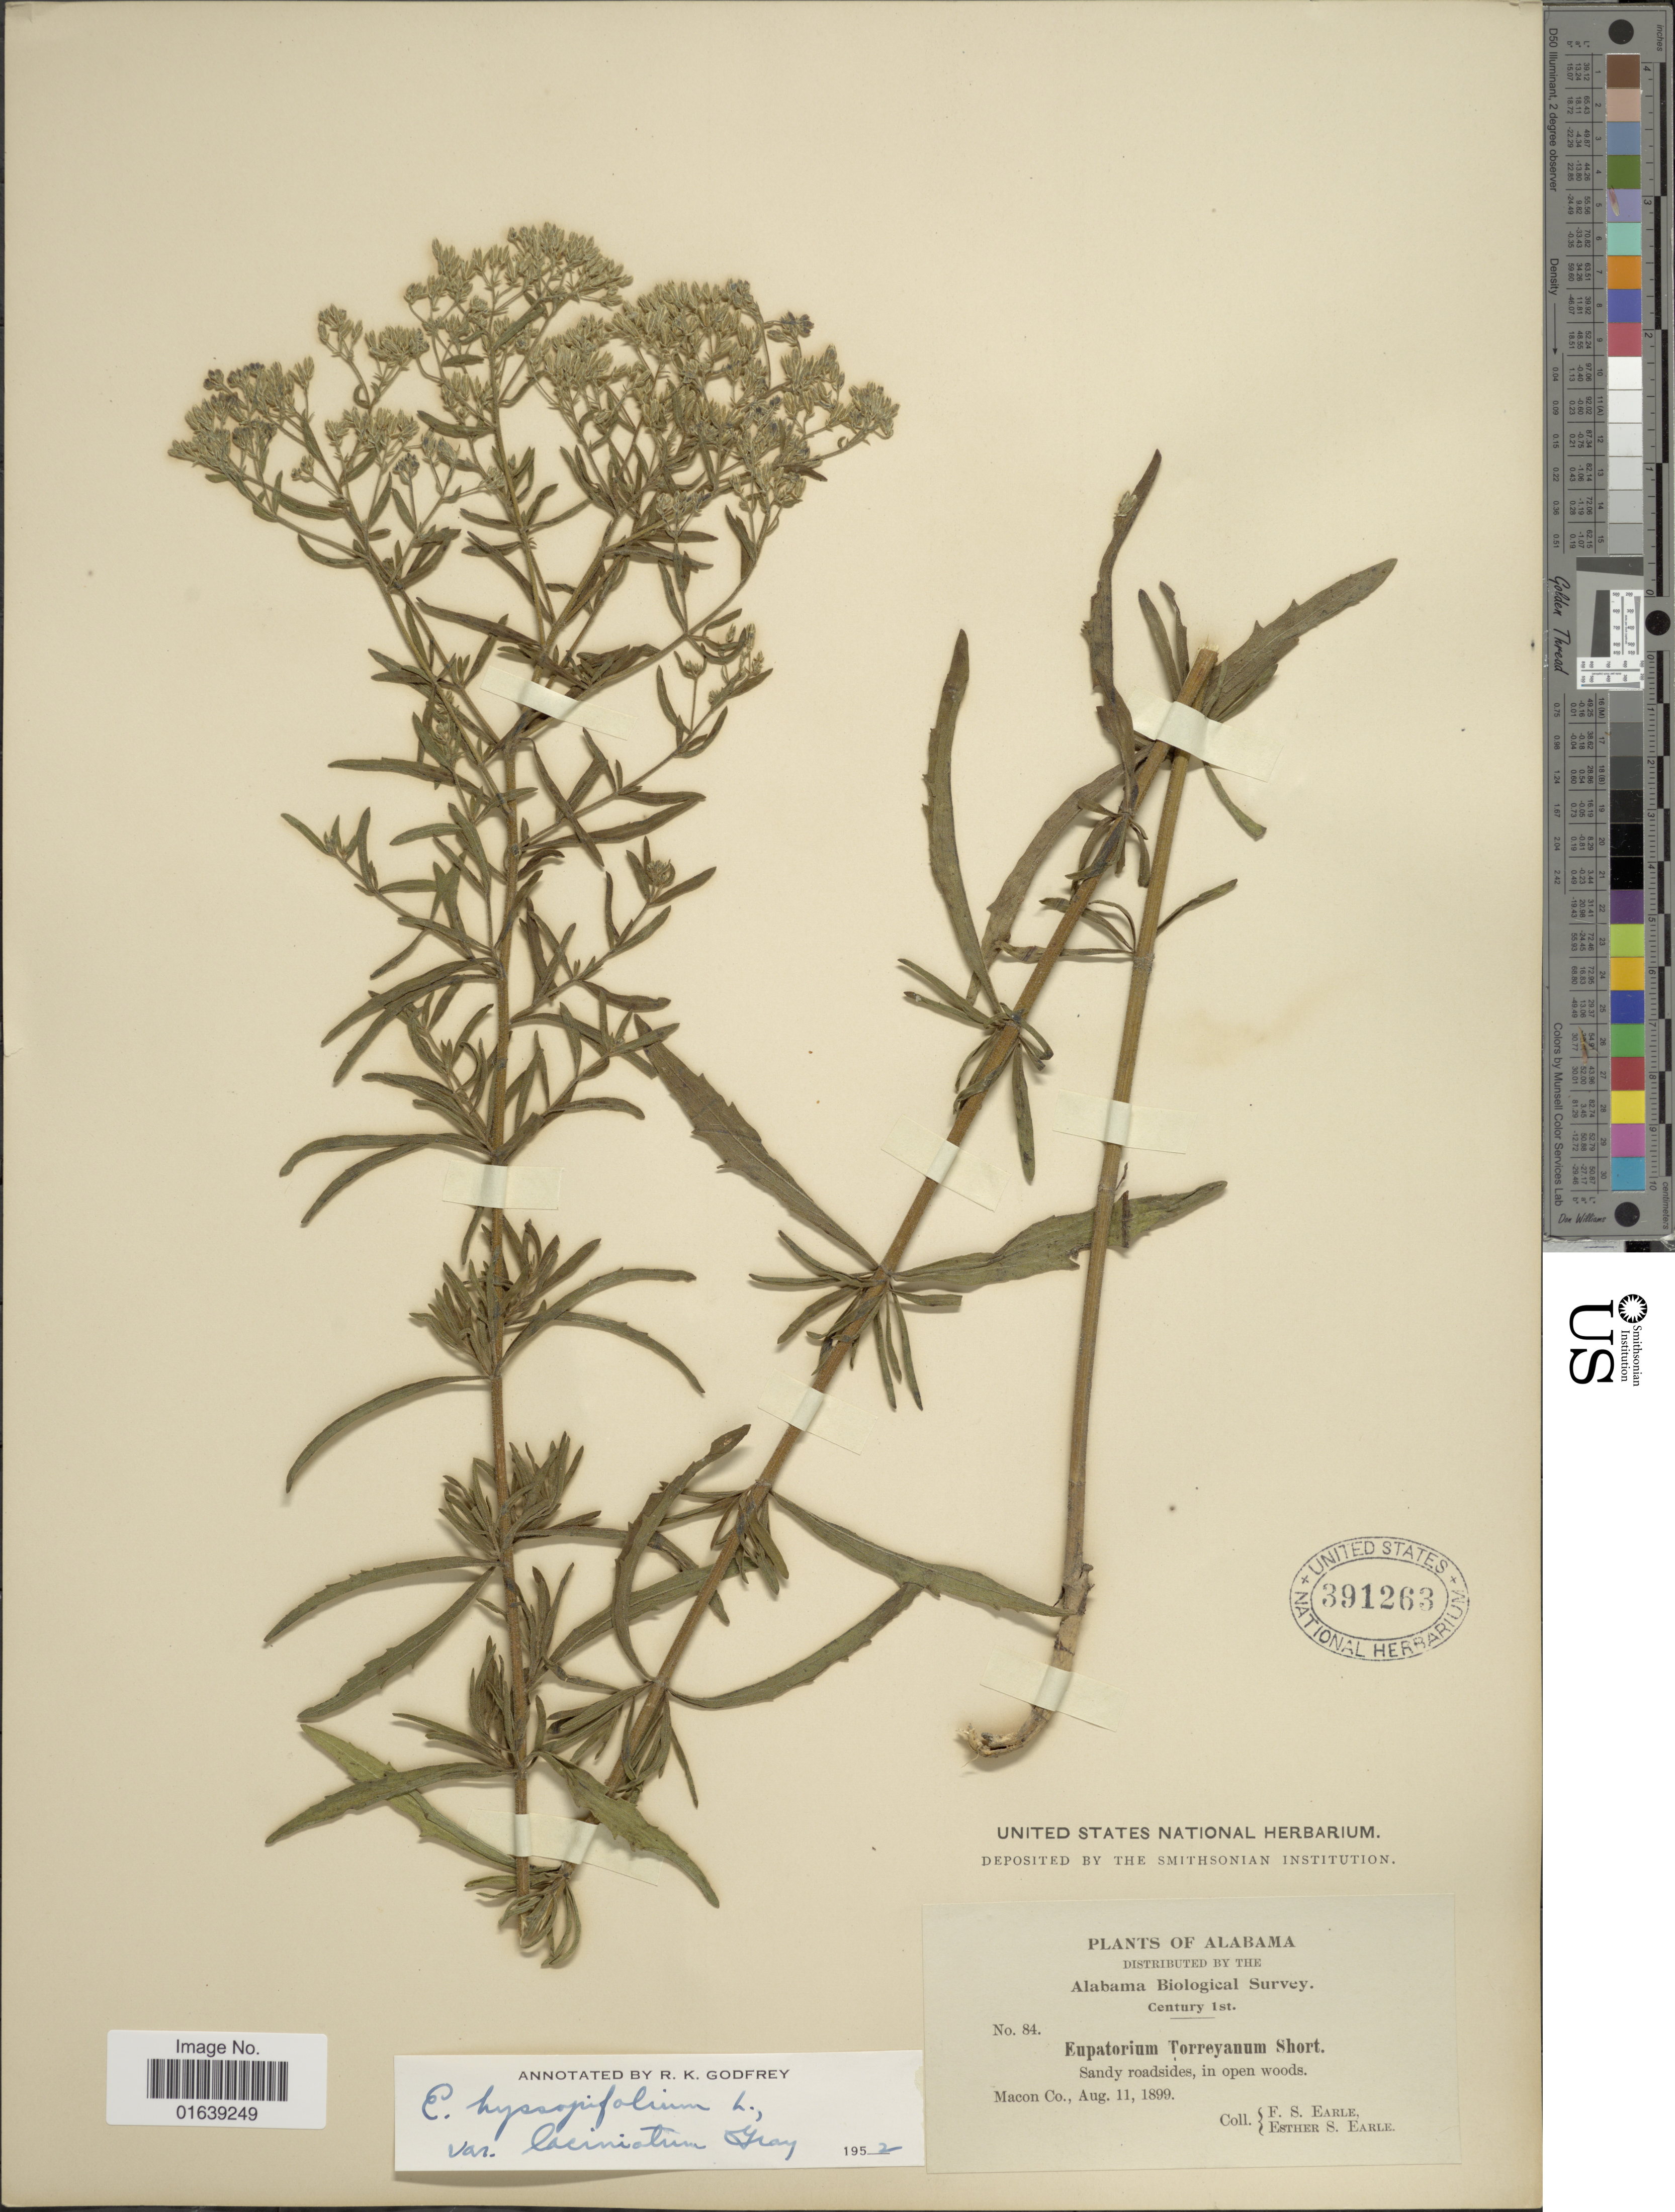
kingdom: Plantae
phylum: Tracheophyta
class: Magnoliopsida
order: Asterales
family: Asteraceae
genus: Eupatorium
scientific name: Eupatorium hyssopifolium var. laciniatum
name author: A. Gray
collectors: F. S. Earle & E. S. Earle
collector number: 84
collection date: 1899-08-11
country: United States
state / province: Alabama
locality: Alabama. Sandy roadsides, in open woods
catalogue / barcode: US 391263